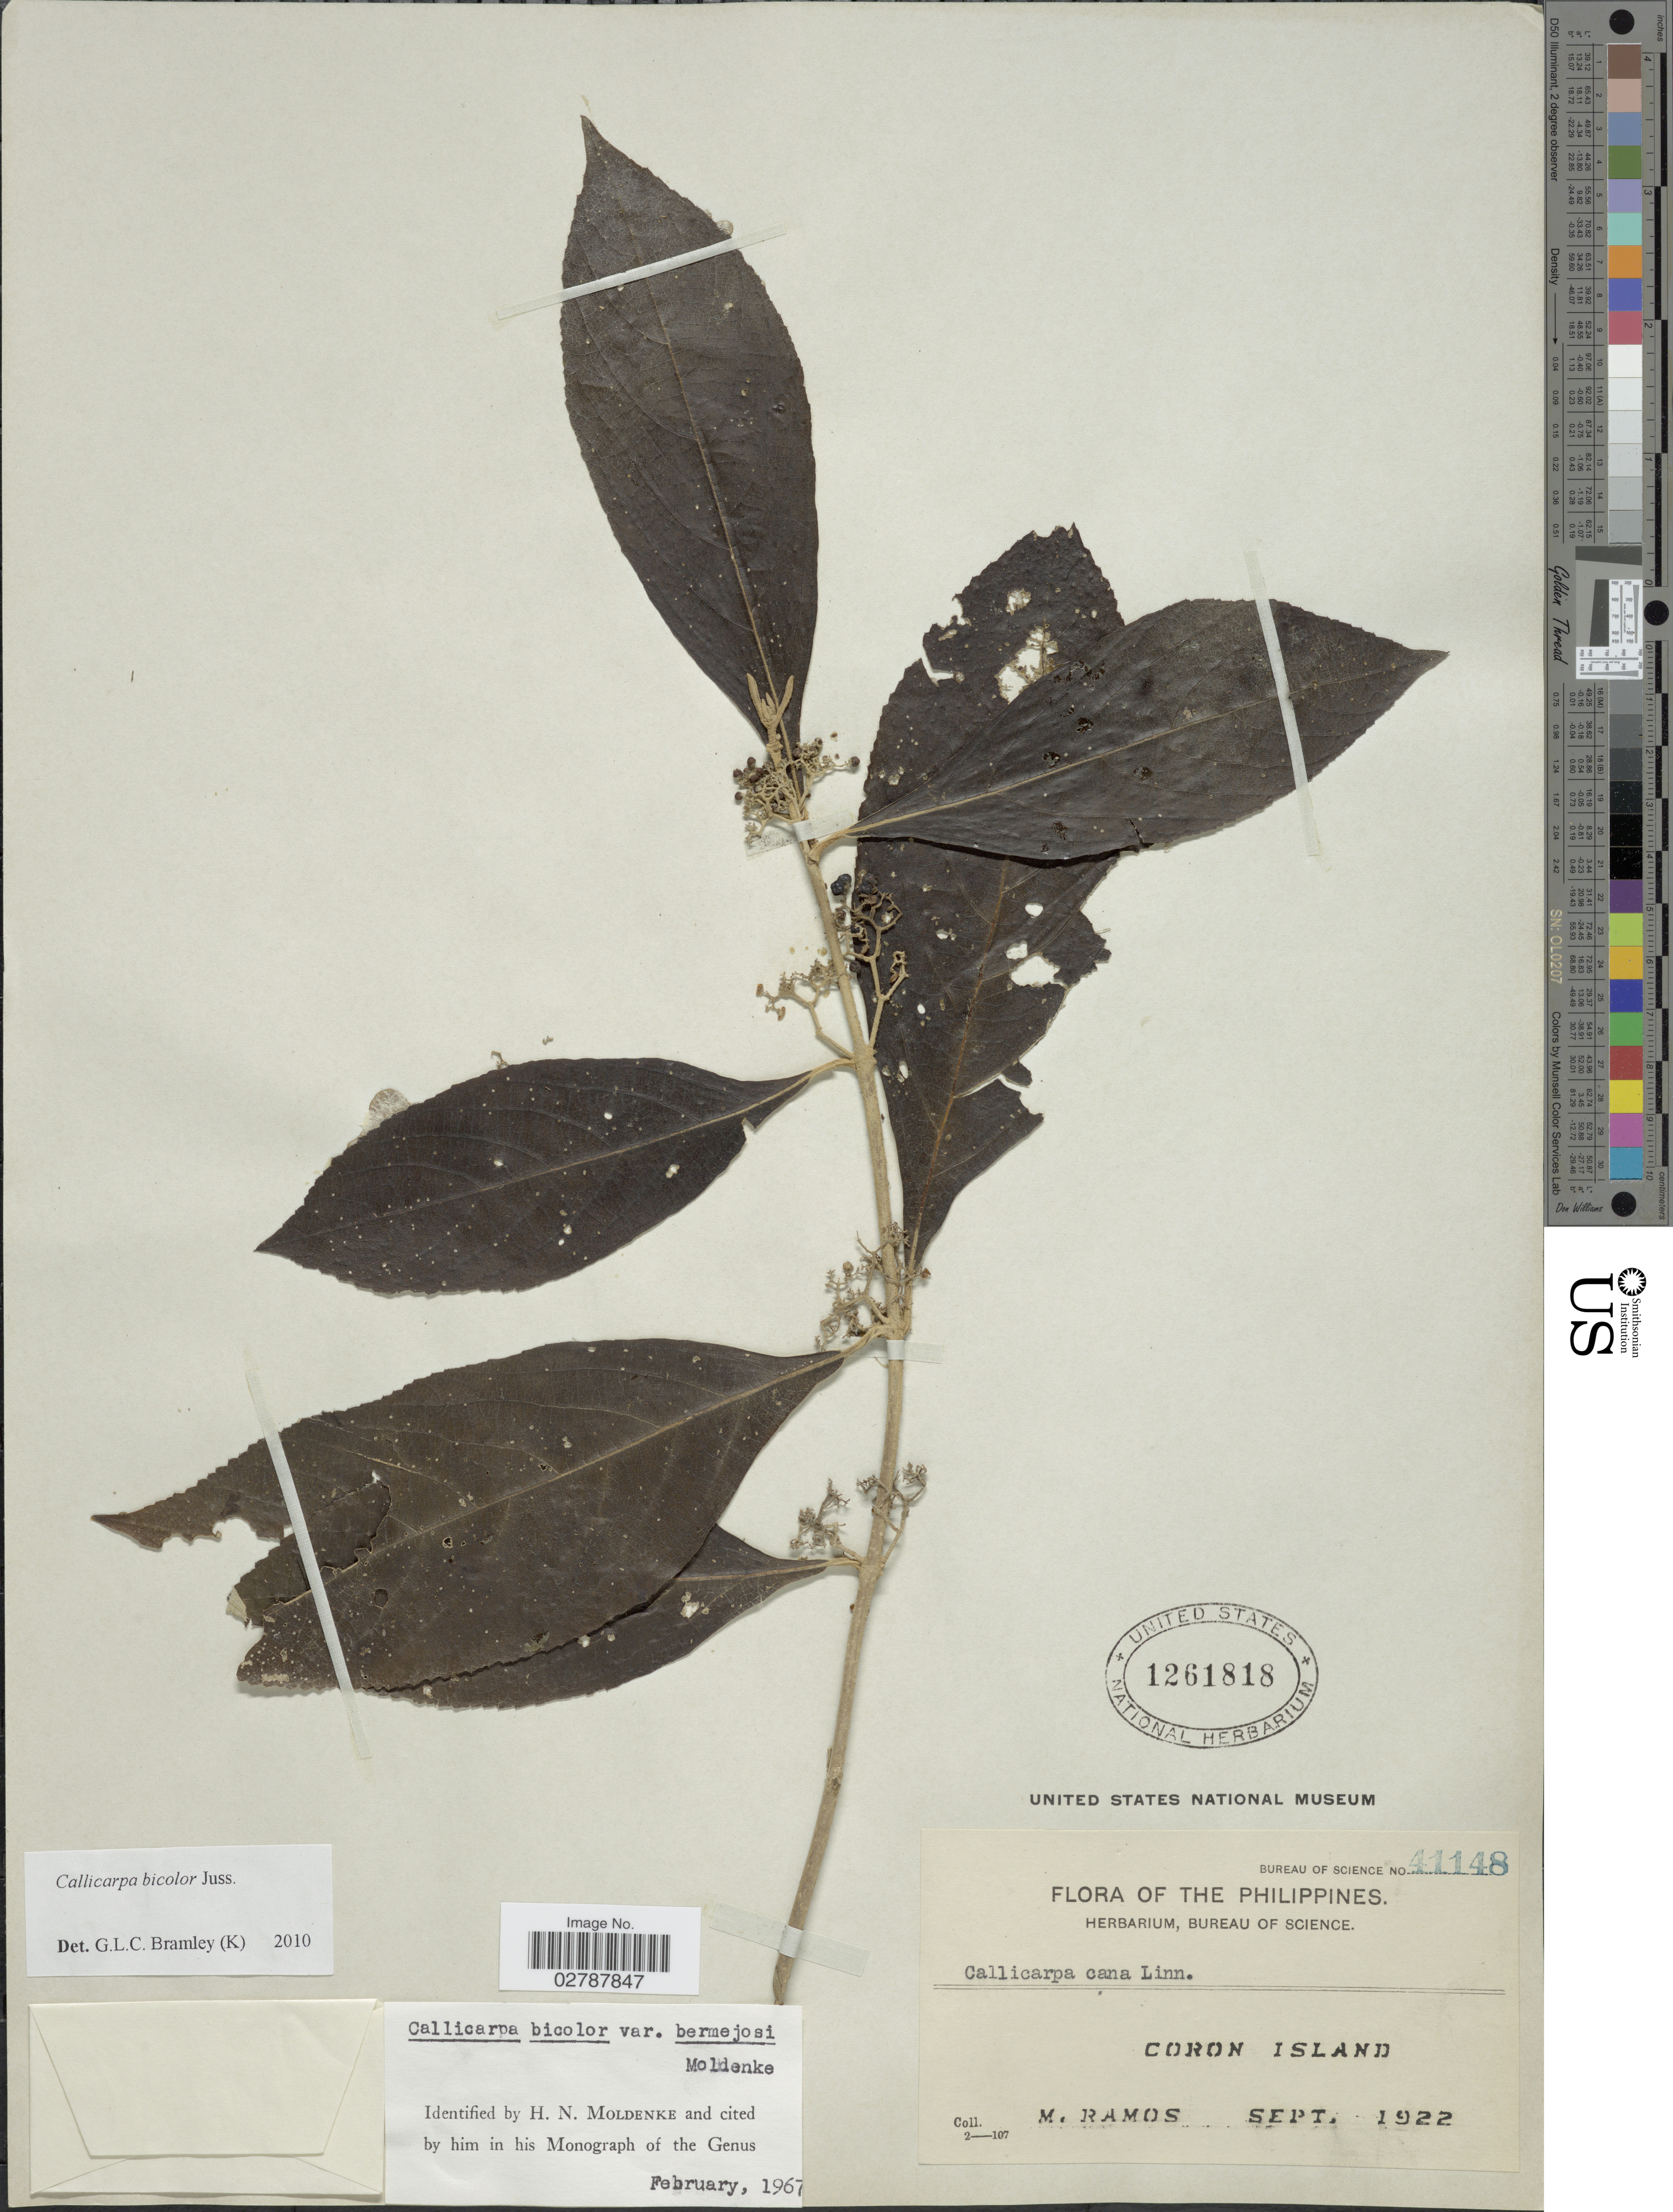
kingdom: Plantae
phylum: Tracheophyta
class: Magnoliopsida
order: Lamiales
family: Lamiaceae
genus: Callicarpa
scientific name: Callicarpa bicolor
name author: Juss.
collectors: M. Ramos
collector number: Bureau of Science41148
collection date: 1922-09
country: Philippines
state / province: Mimaropa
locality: Coron Island.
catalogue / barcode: US 1261818